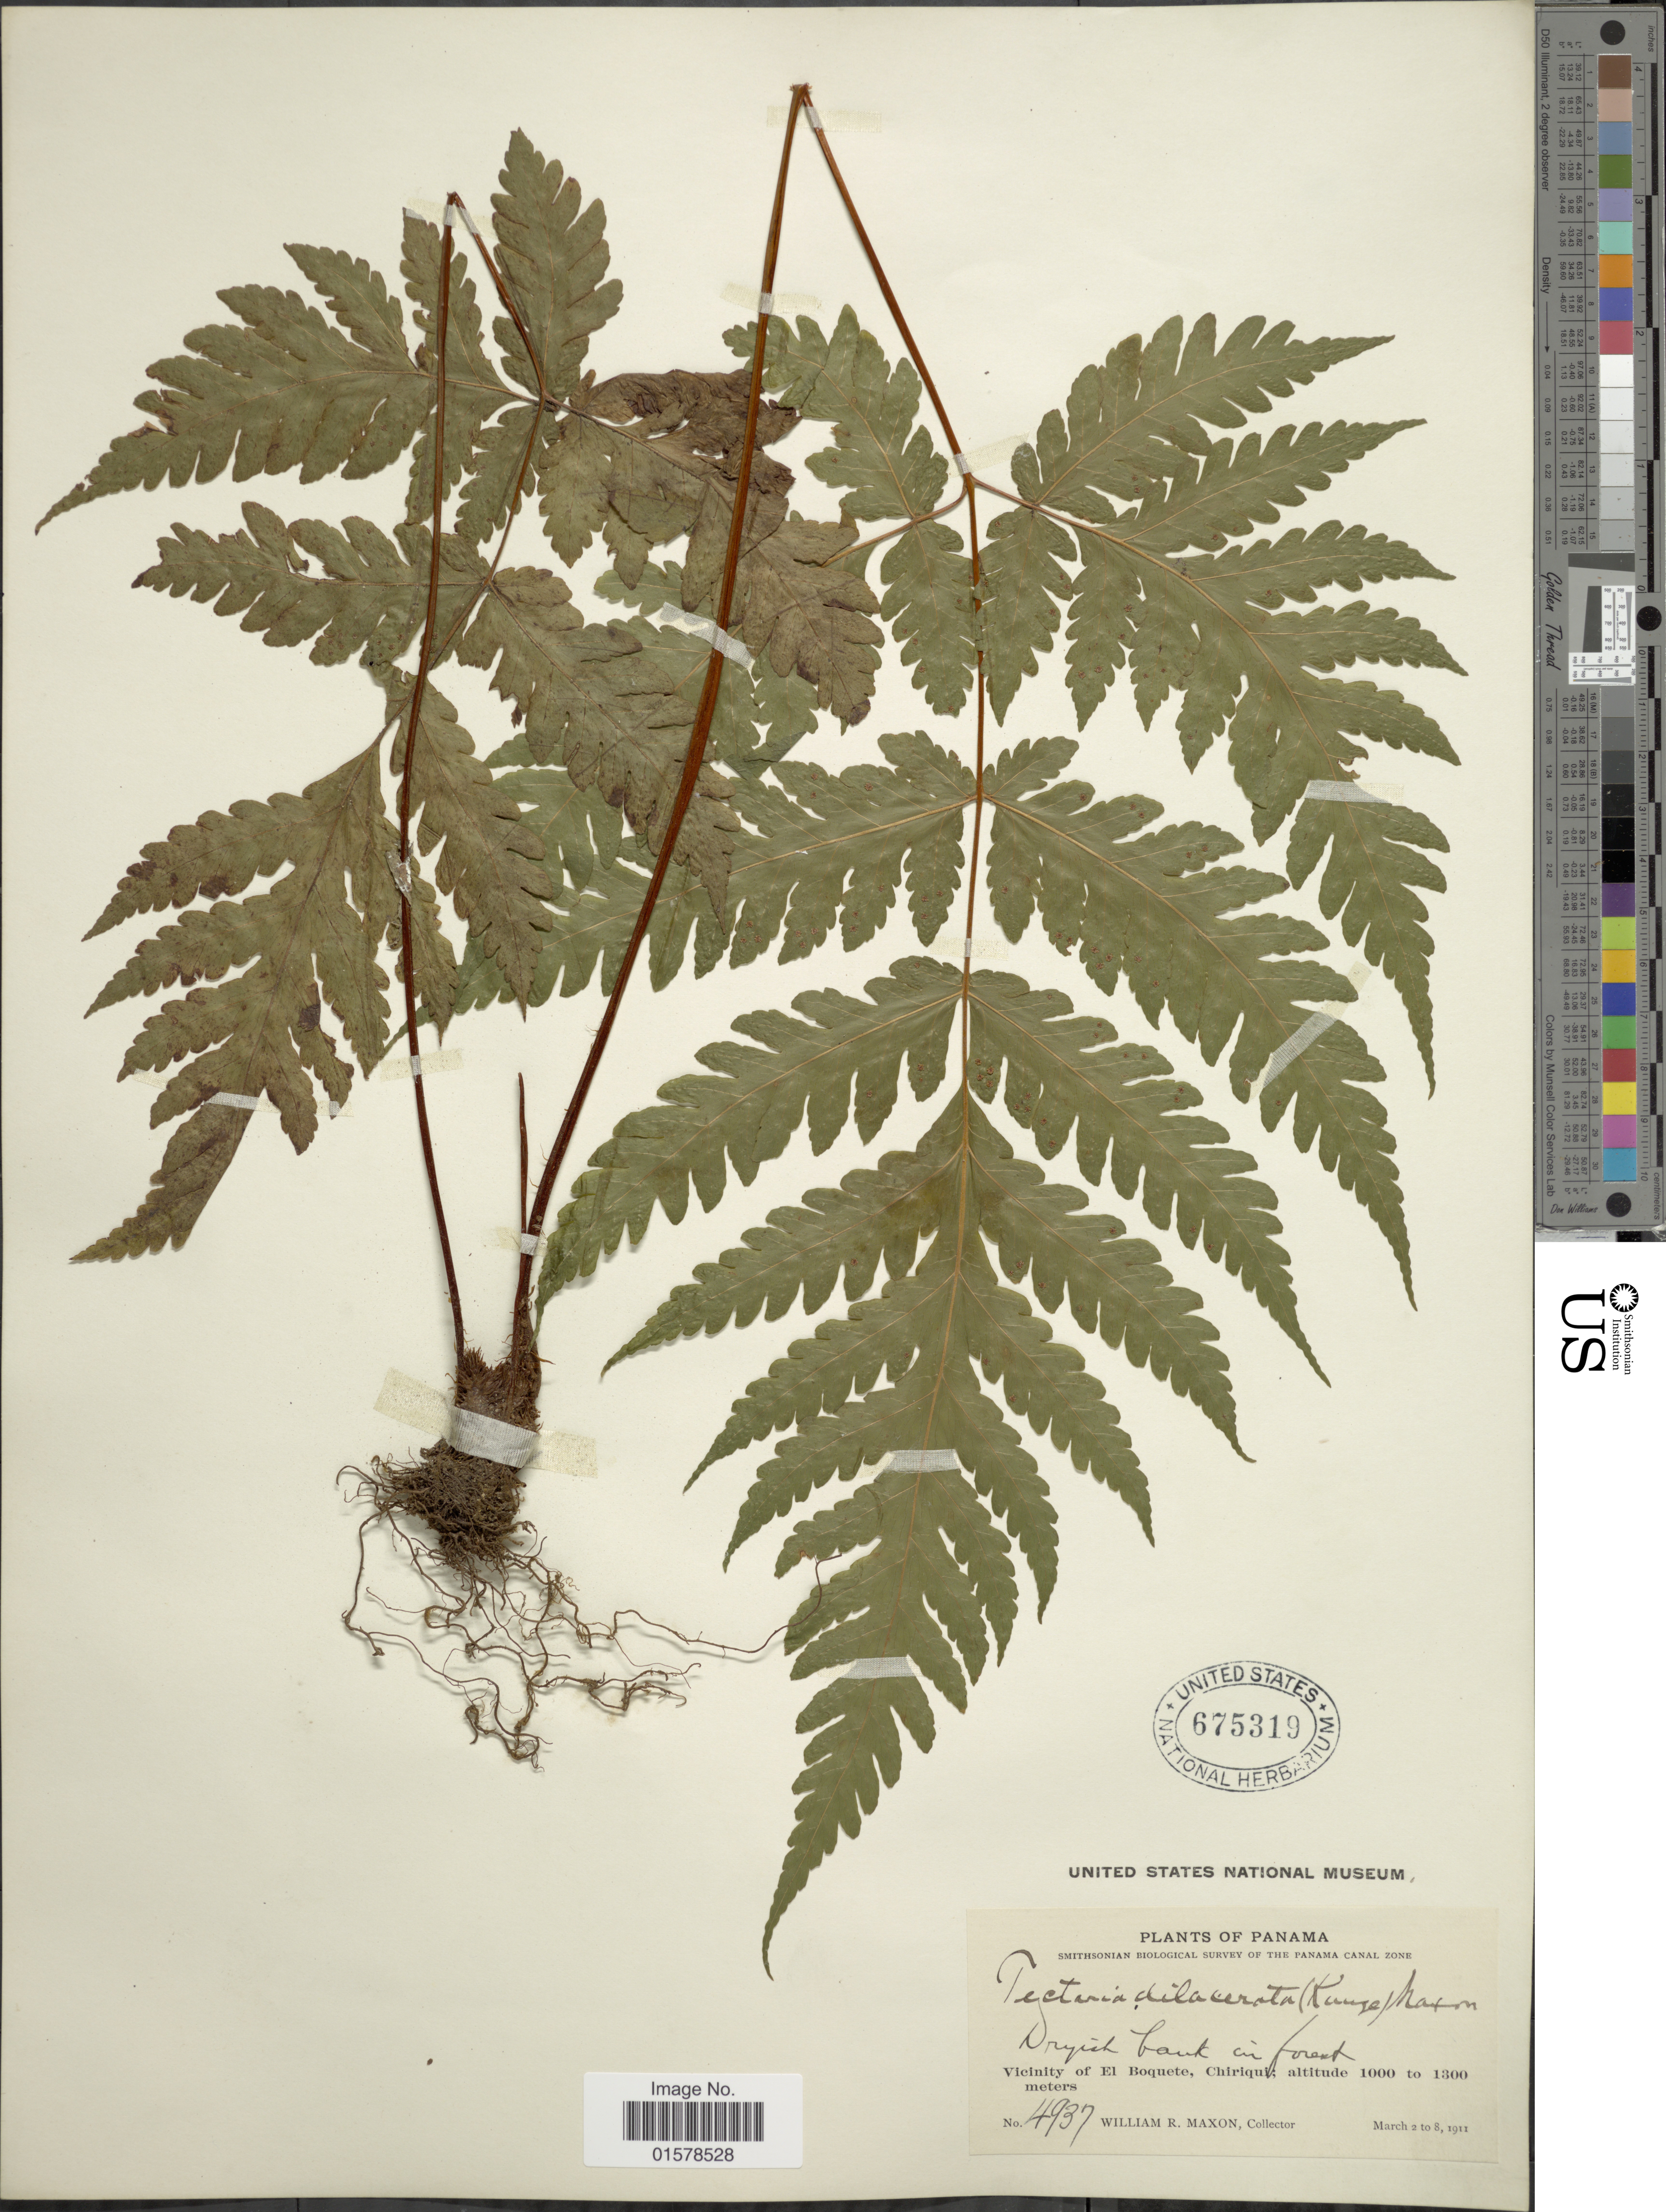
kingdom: Plantae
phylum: Tracheophyta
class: Polypodiopsida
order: Polypodiales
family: Tectariaceae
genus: Tectaria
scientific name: Tectaria mexicana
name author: (Fée) C.V. Morton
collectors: W. R. Maxon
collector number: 4937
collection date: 1911-03-02/1911-03-08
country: Panama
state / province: Chiriqui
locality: Vicinity of El Boquete, Chiriqui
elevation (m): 1000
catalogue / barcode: US 675319